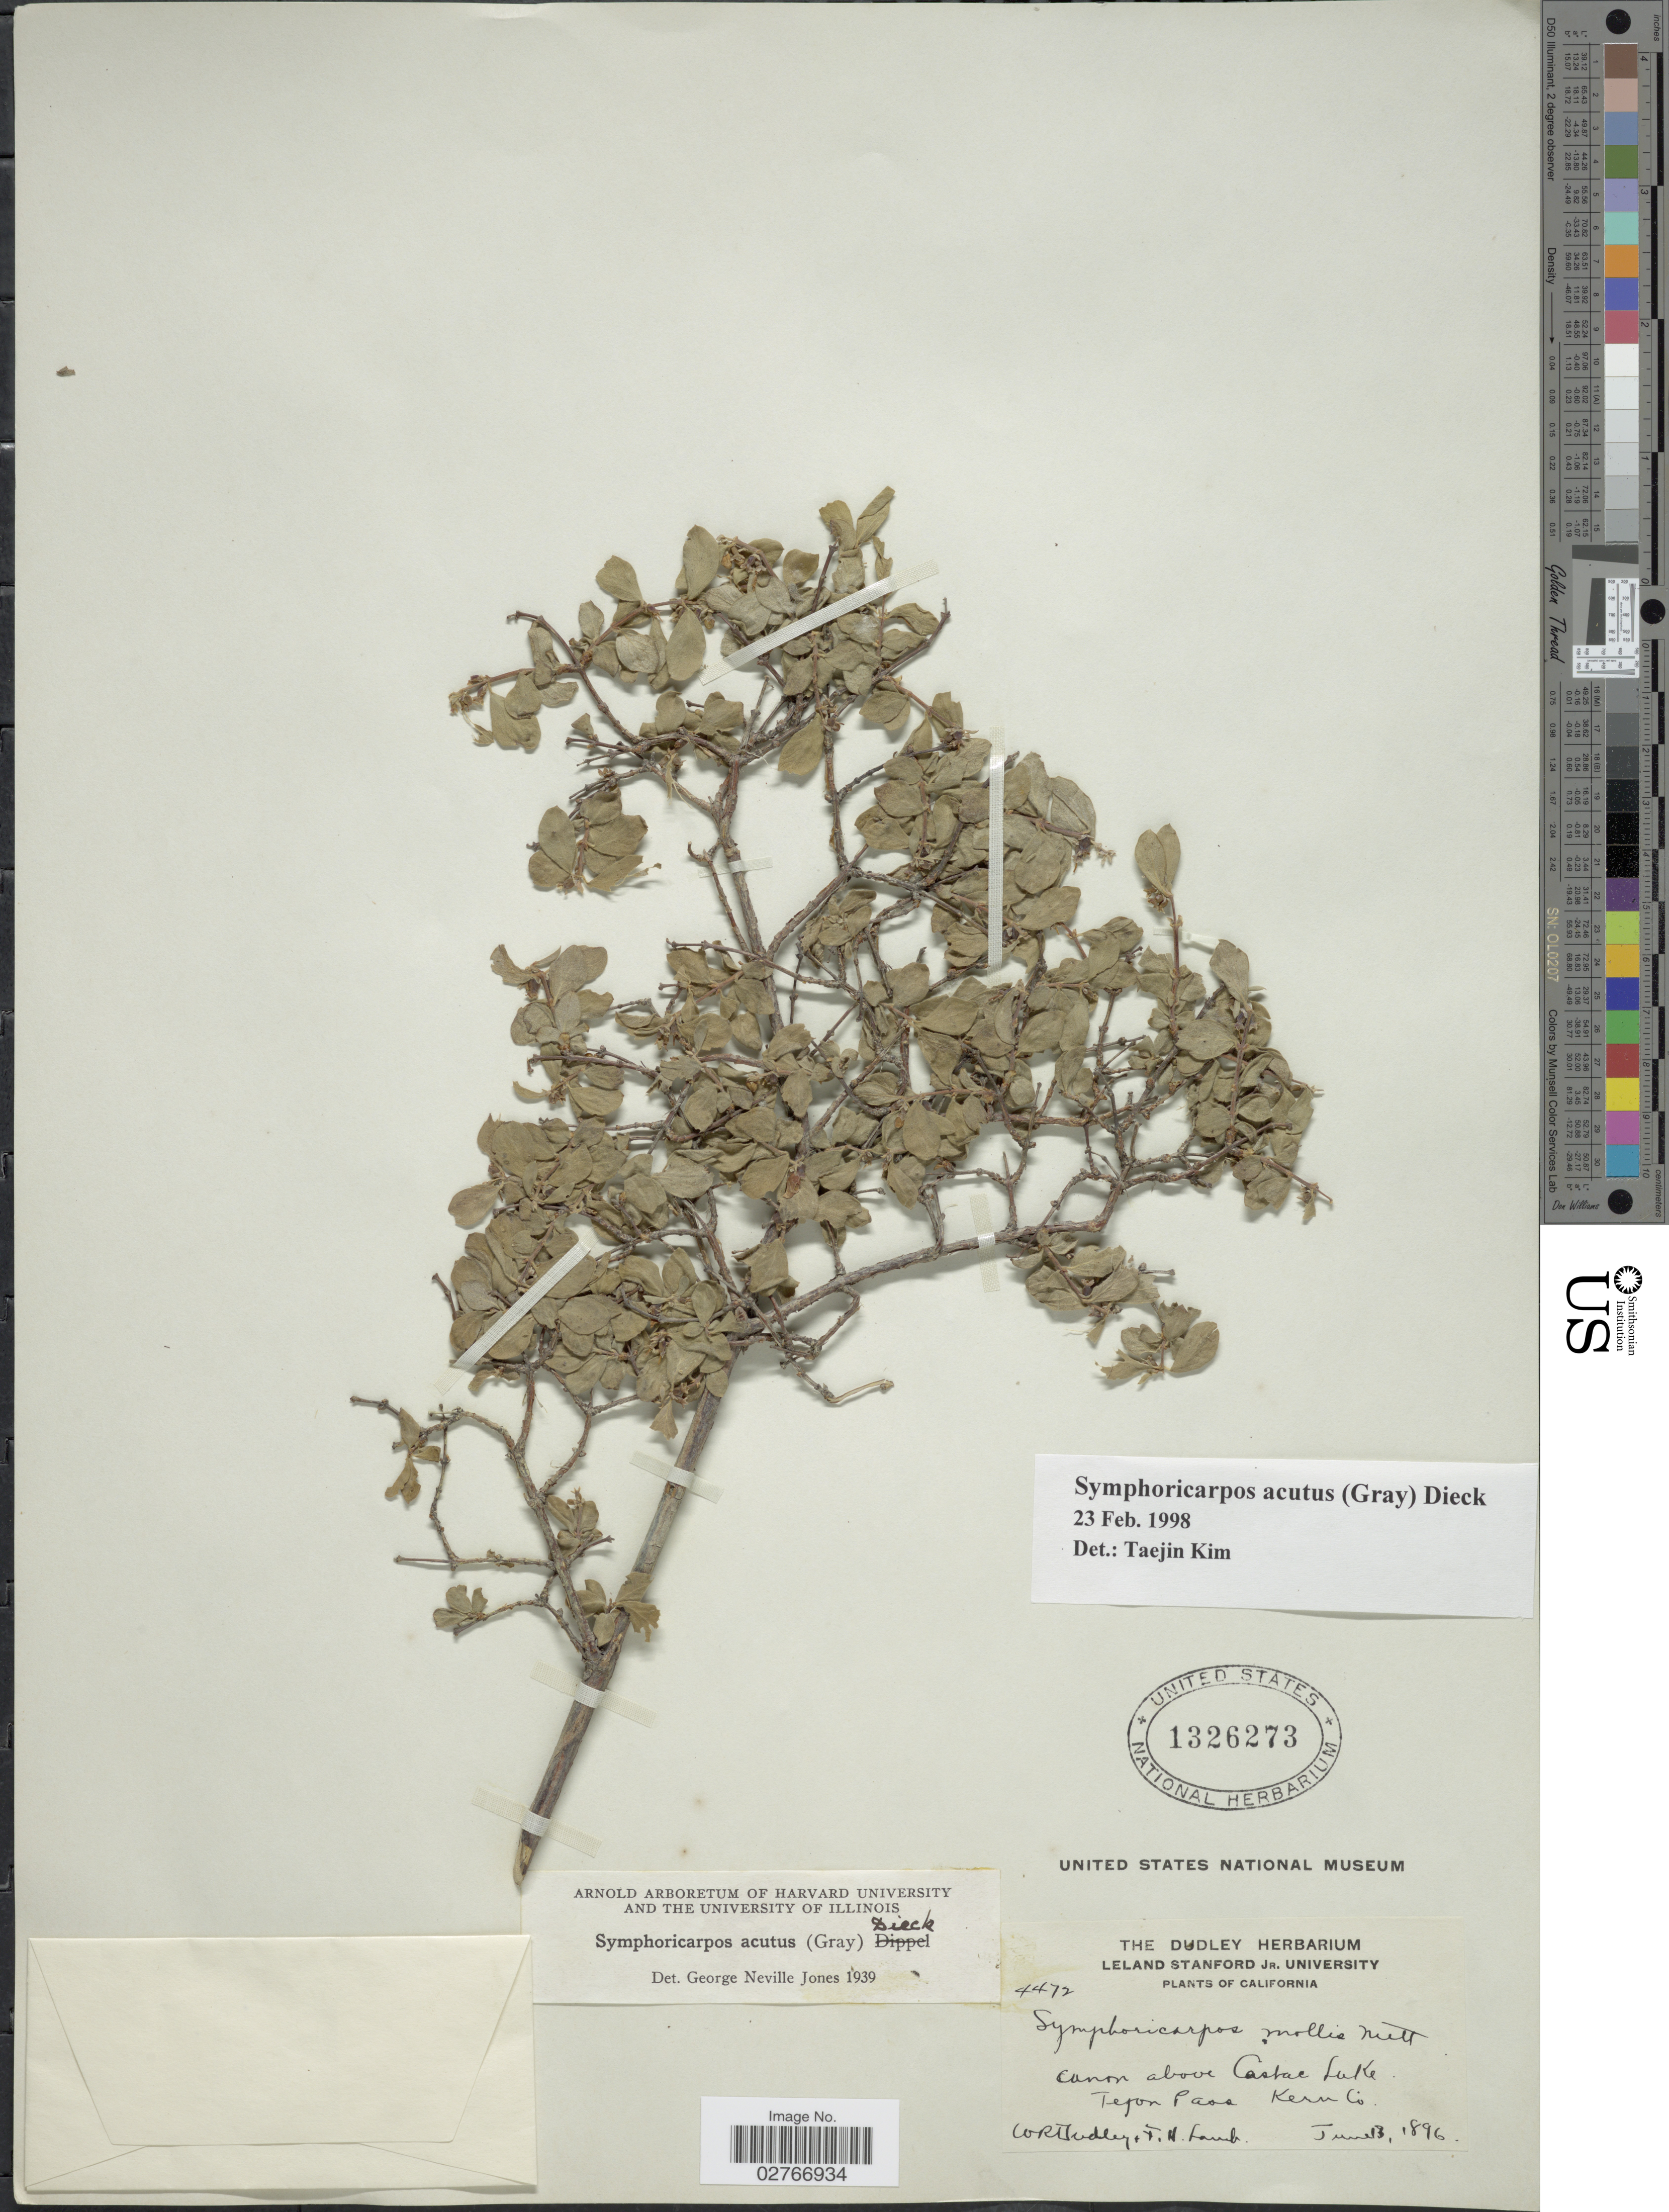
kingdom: Plantae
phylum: Tracheophyta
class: Magnoliopsida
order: Dipsacales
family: Caprifoliaceae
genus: Symphoricarpos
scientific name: Symphoricarpos acutus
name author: (A. Gray) Dieck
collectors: W. Dudley & F. H. Lamb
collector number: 4472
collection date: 1896-06-13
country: United States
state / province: California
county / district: Kern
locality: Canon above Castac Lake. Tejon Pass. Kern Co.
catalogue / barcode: US 1326273